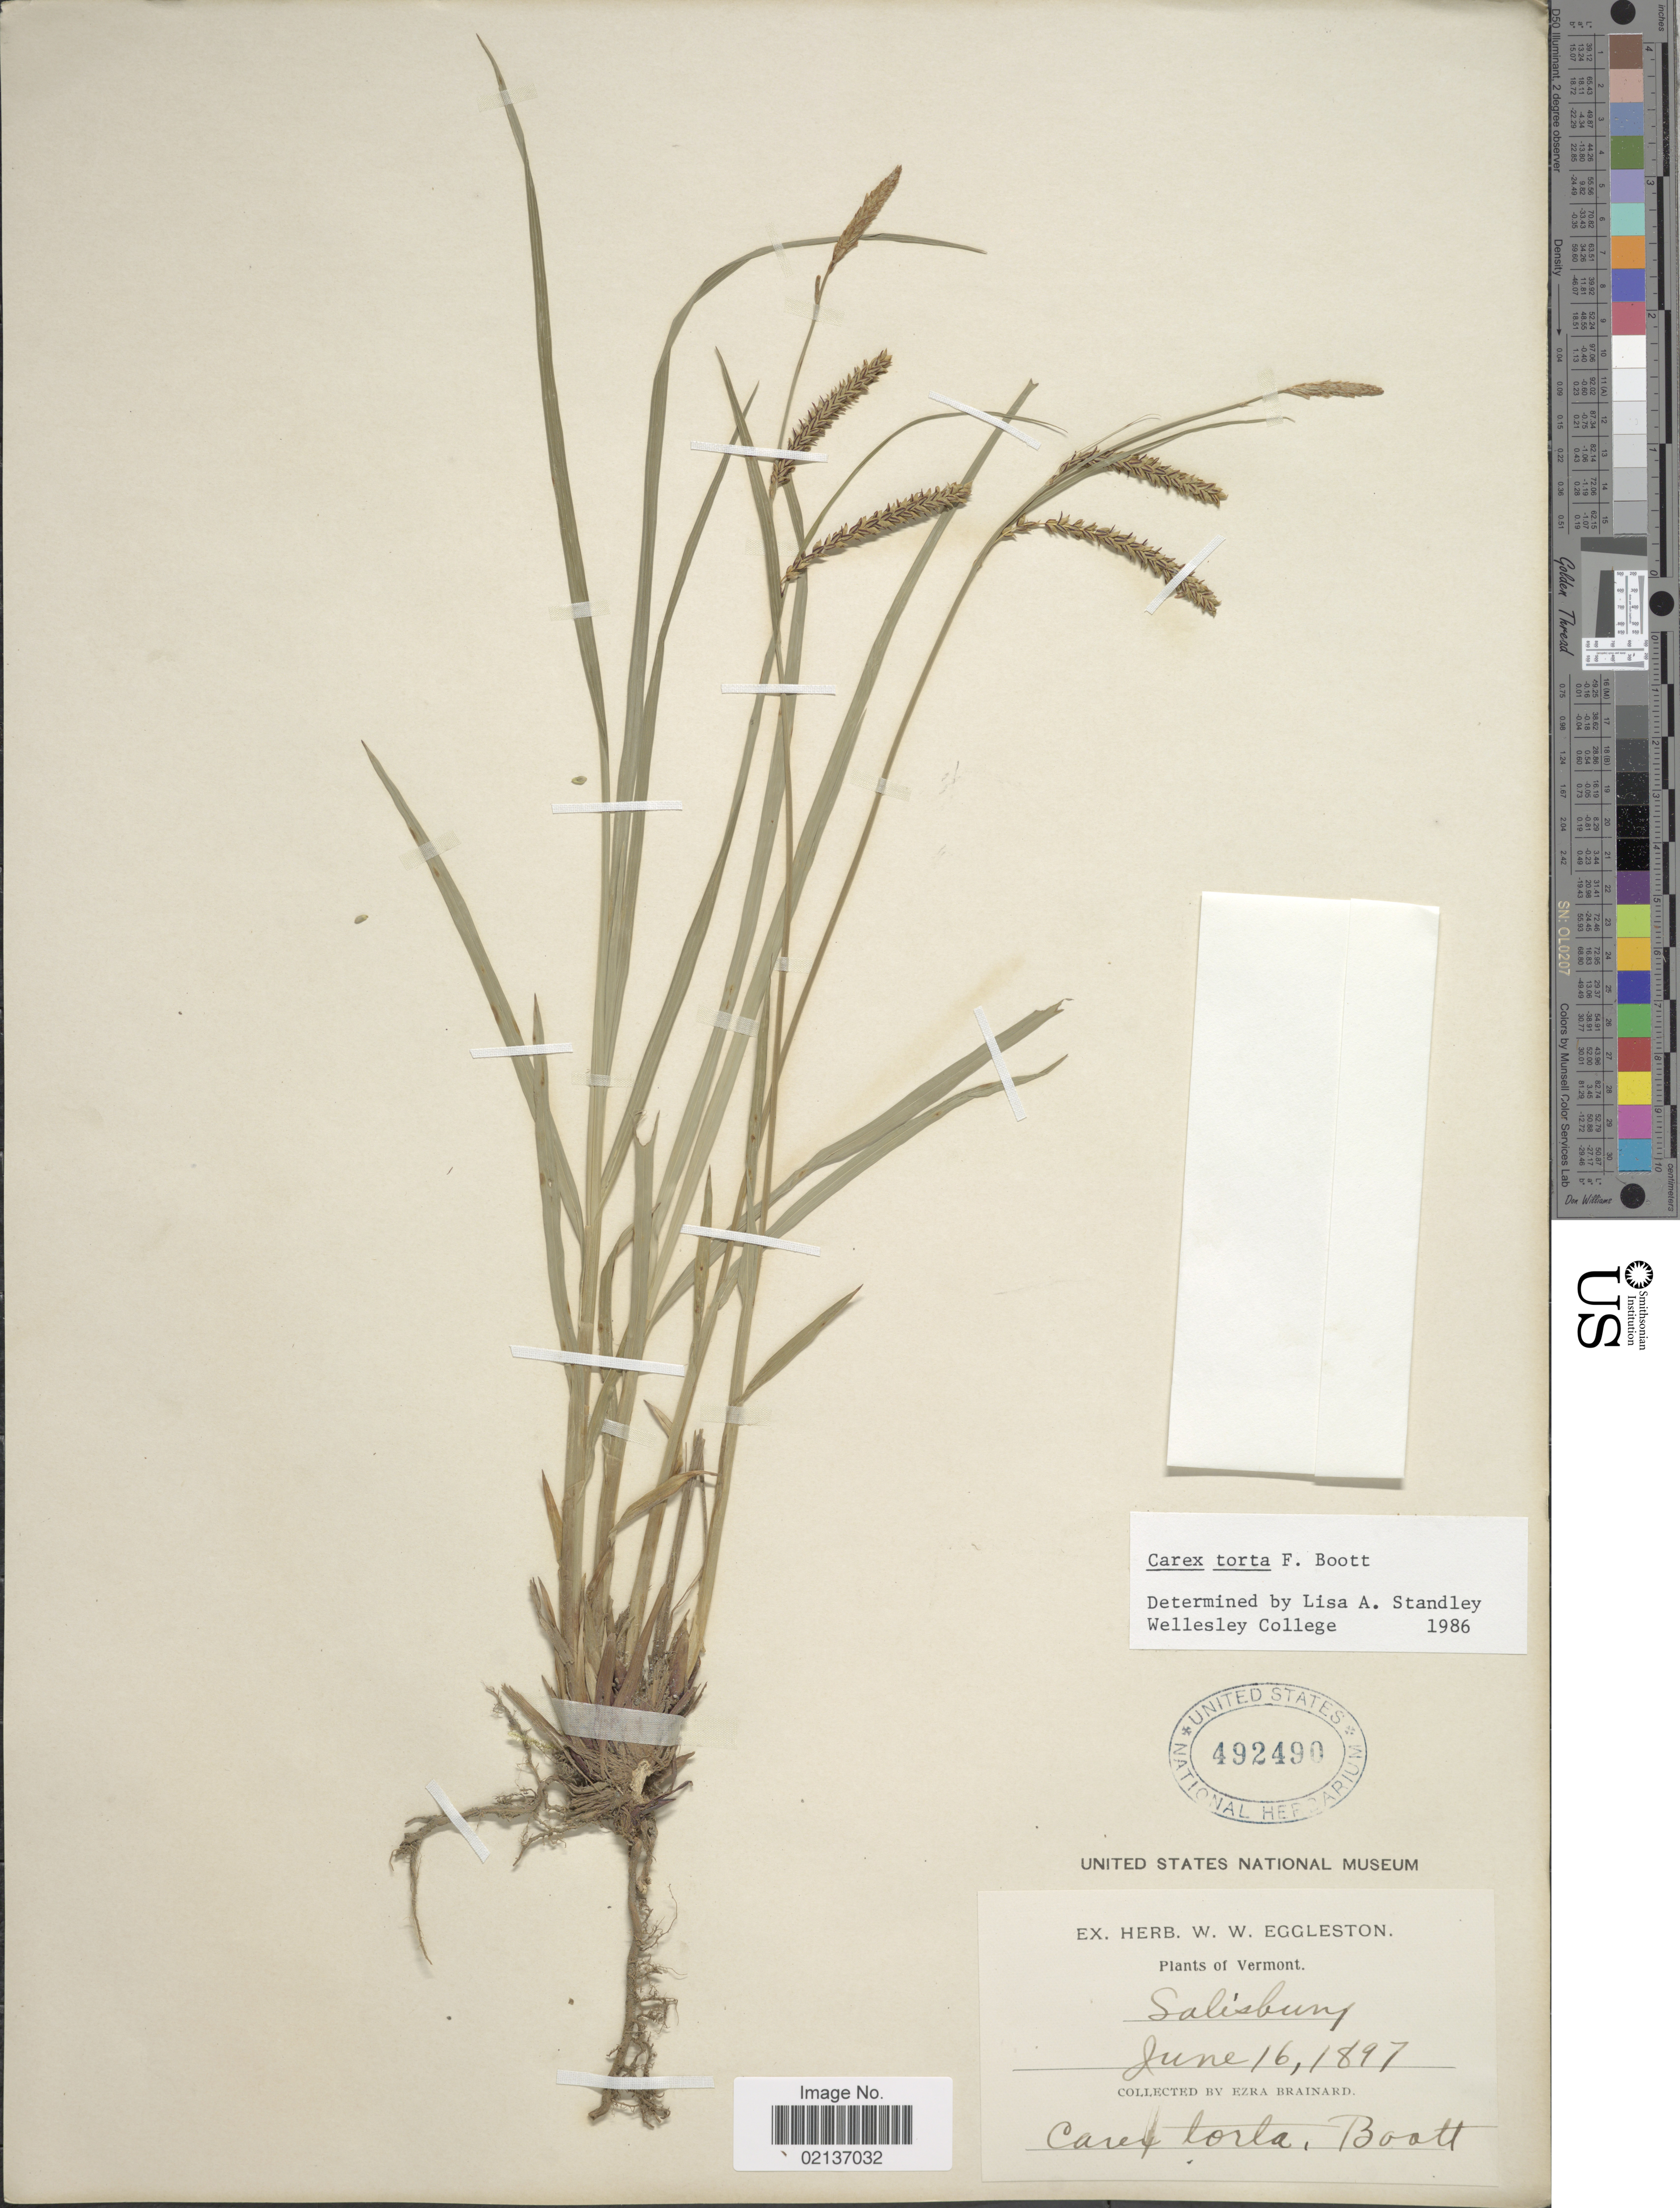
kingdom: Plantae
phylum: Tracheophyta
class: Liliopsida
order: Poales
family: Cyperaceae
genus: Carex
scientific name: Carex torta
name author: Boott ex Tuck.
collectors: E. Brainard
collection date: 1897-06-16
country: United States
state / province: Vermont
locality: Salisbury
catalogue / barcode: US 492490